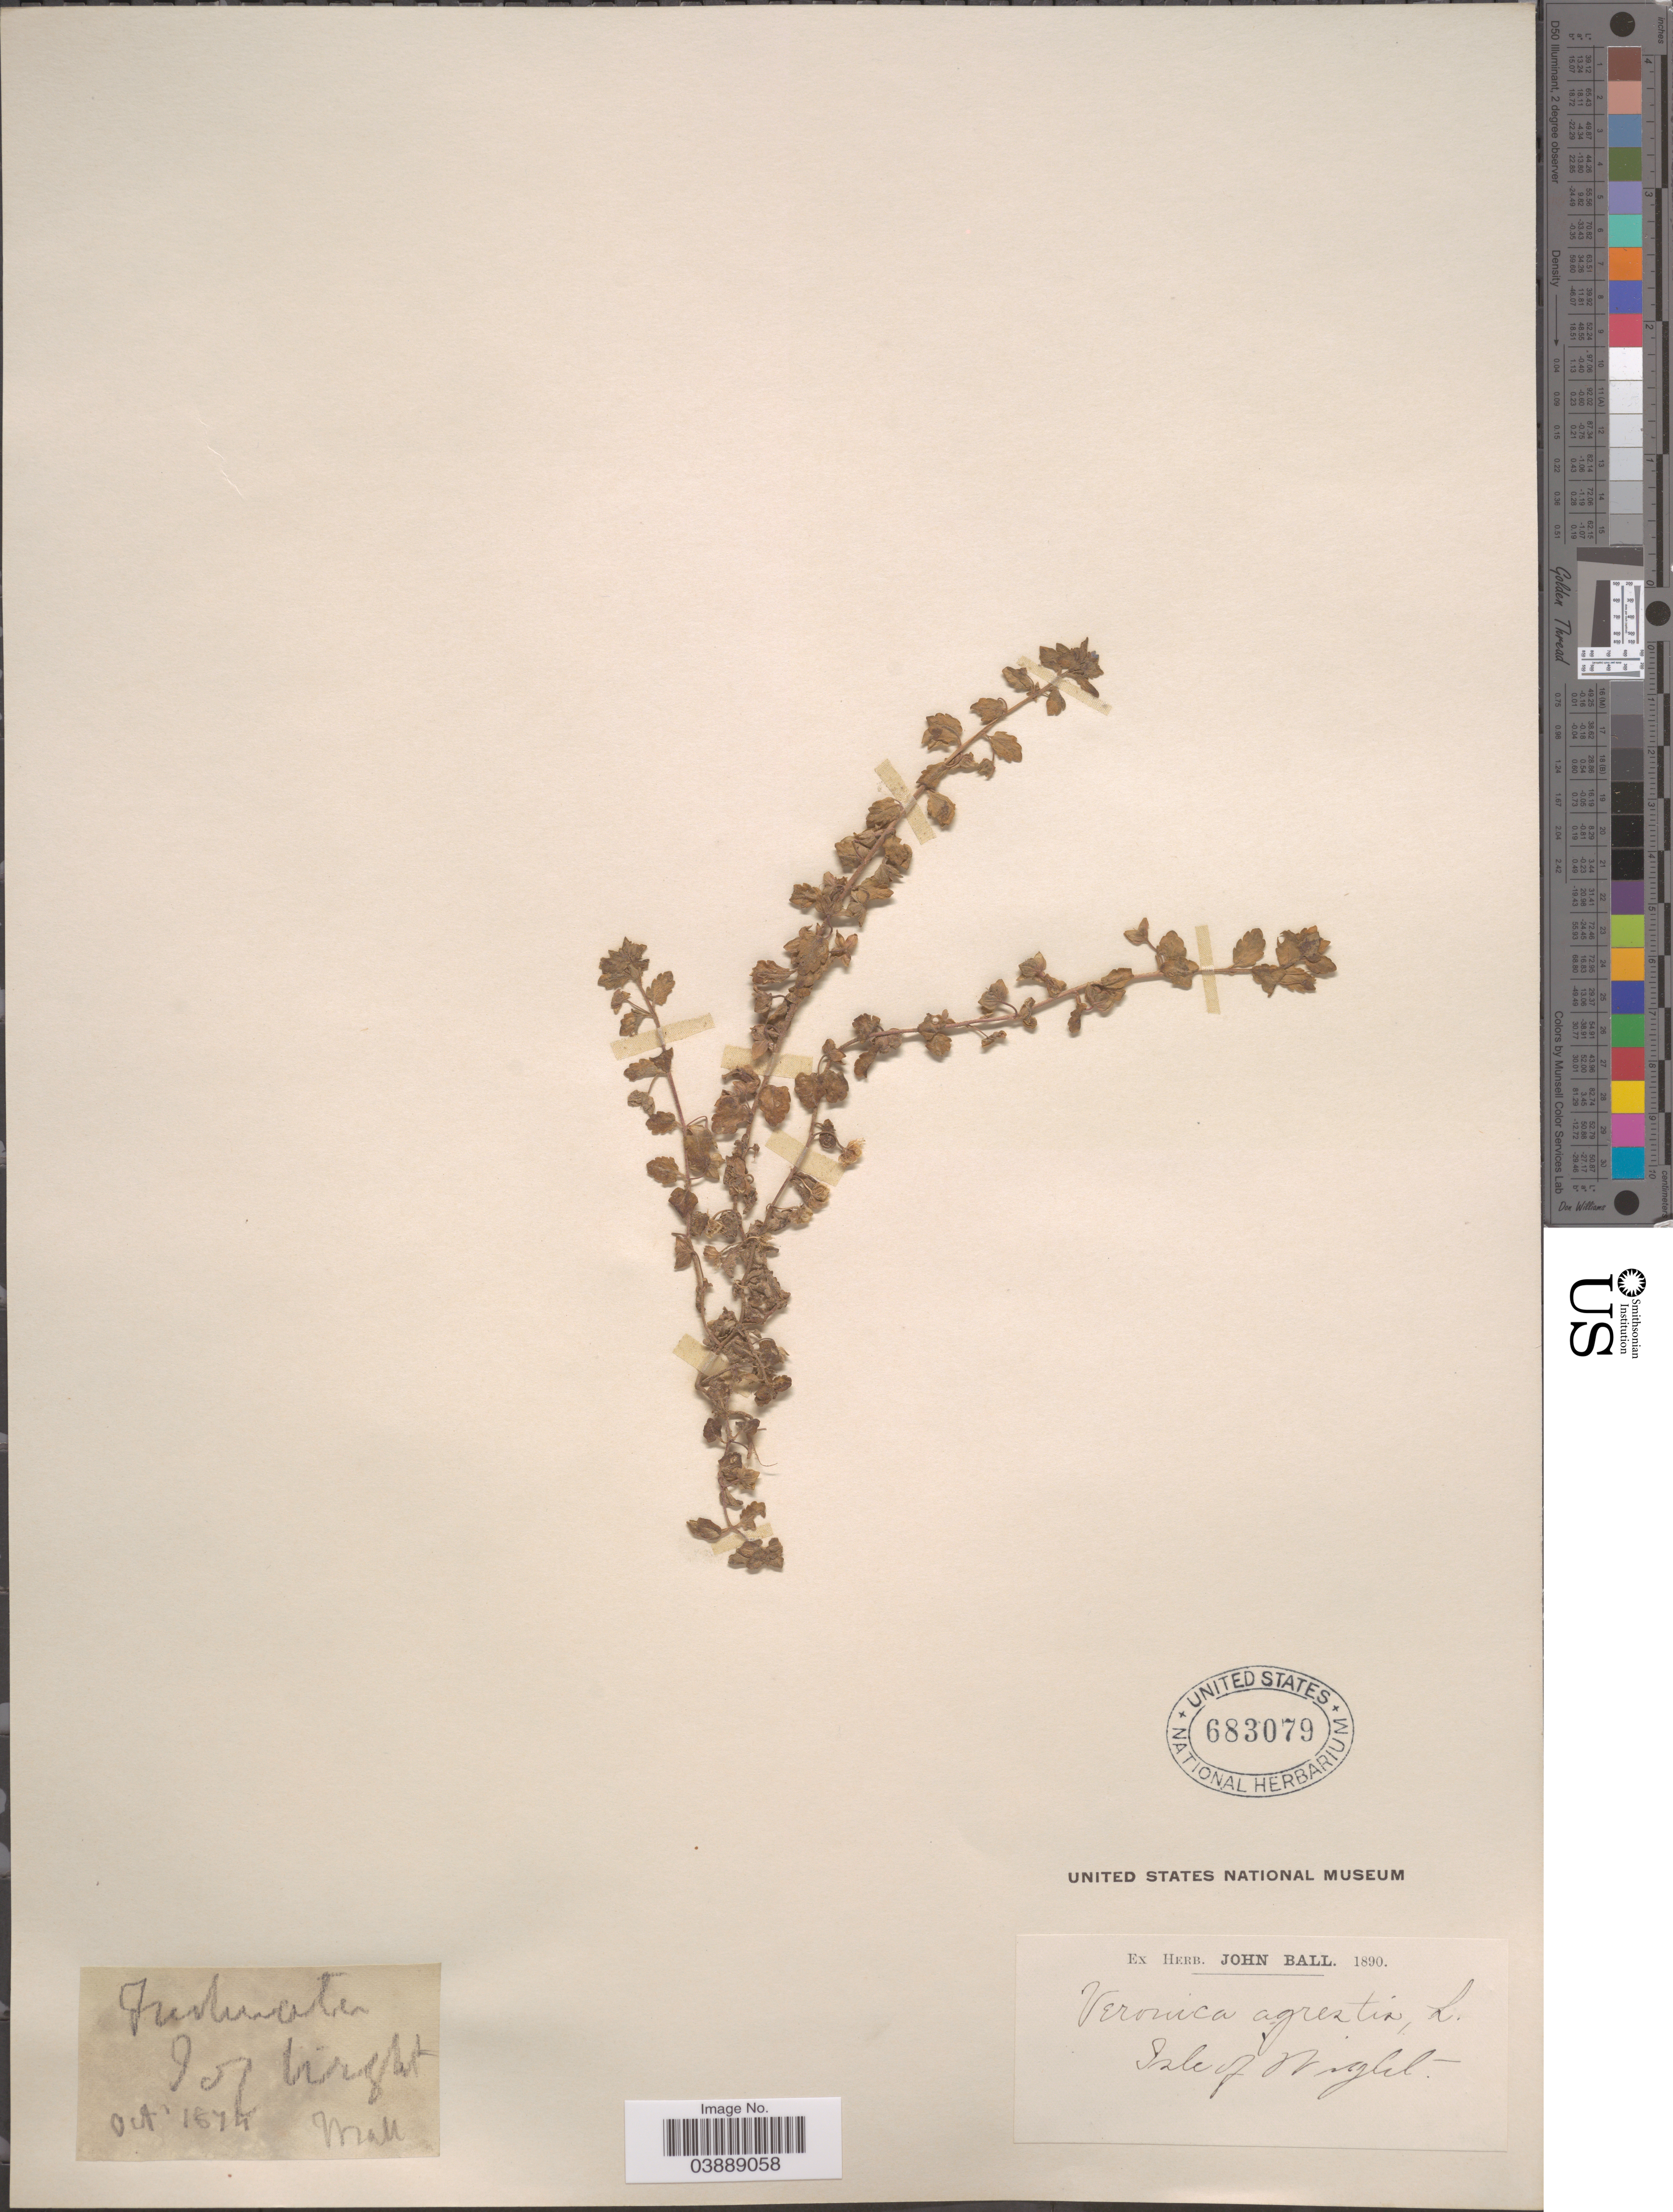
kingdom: Plantae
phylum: Tracheophyta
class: Magnoliopsida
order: Lamiales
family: Plantaginaceae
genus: Veronica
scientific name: Veronica agrestis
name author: L.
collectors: J. Ball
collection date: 1874-10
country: United Kingdom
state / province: England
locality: Isle of Wight.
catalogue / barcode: US 683079